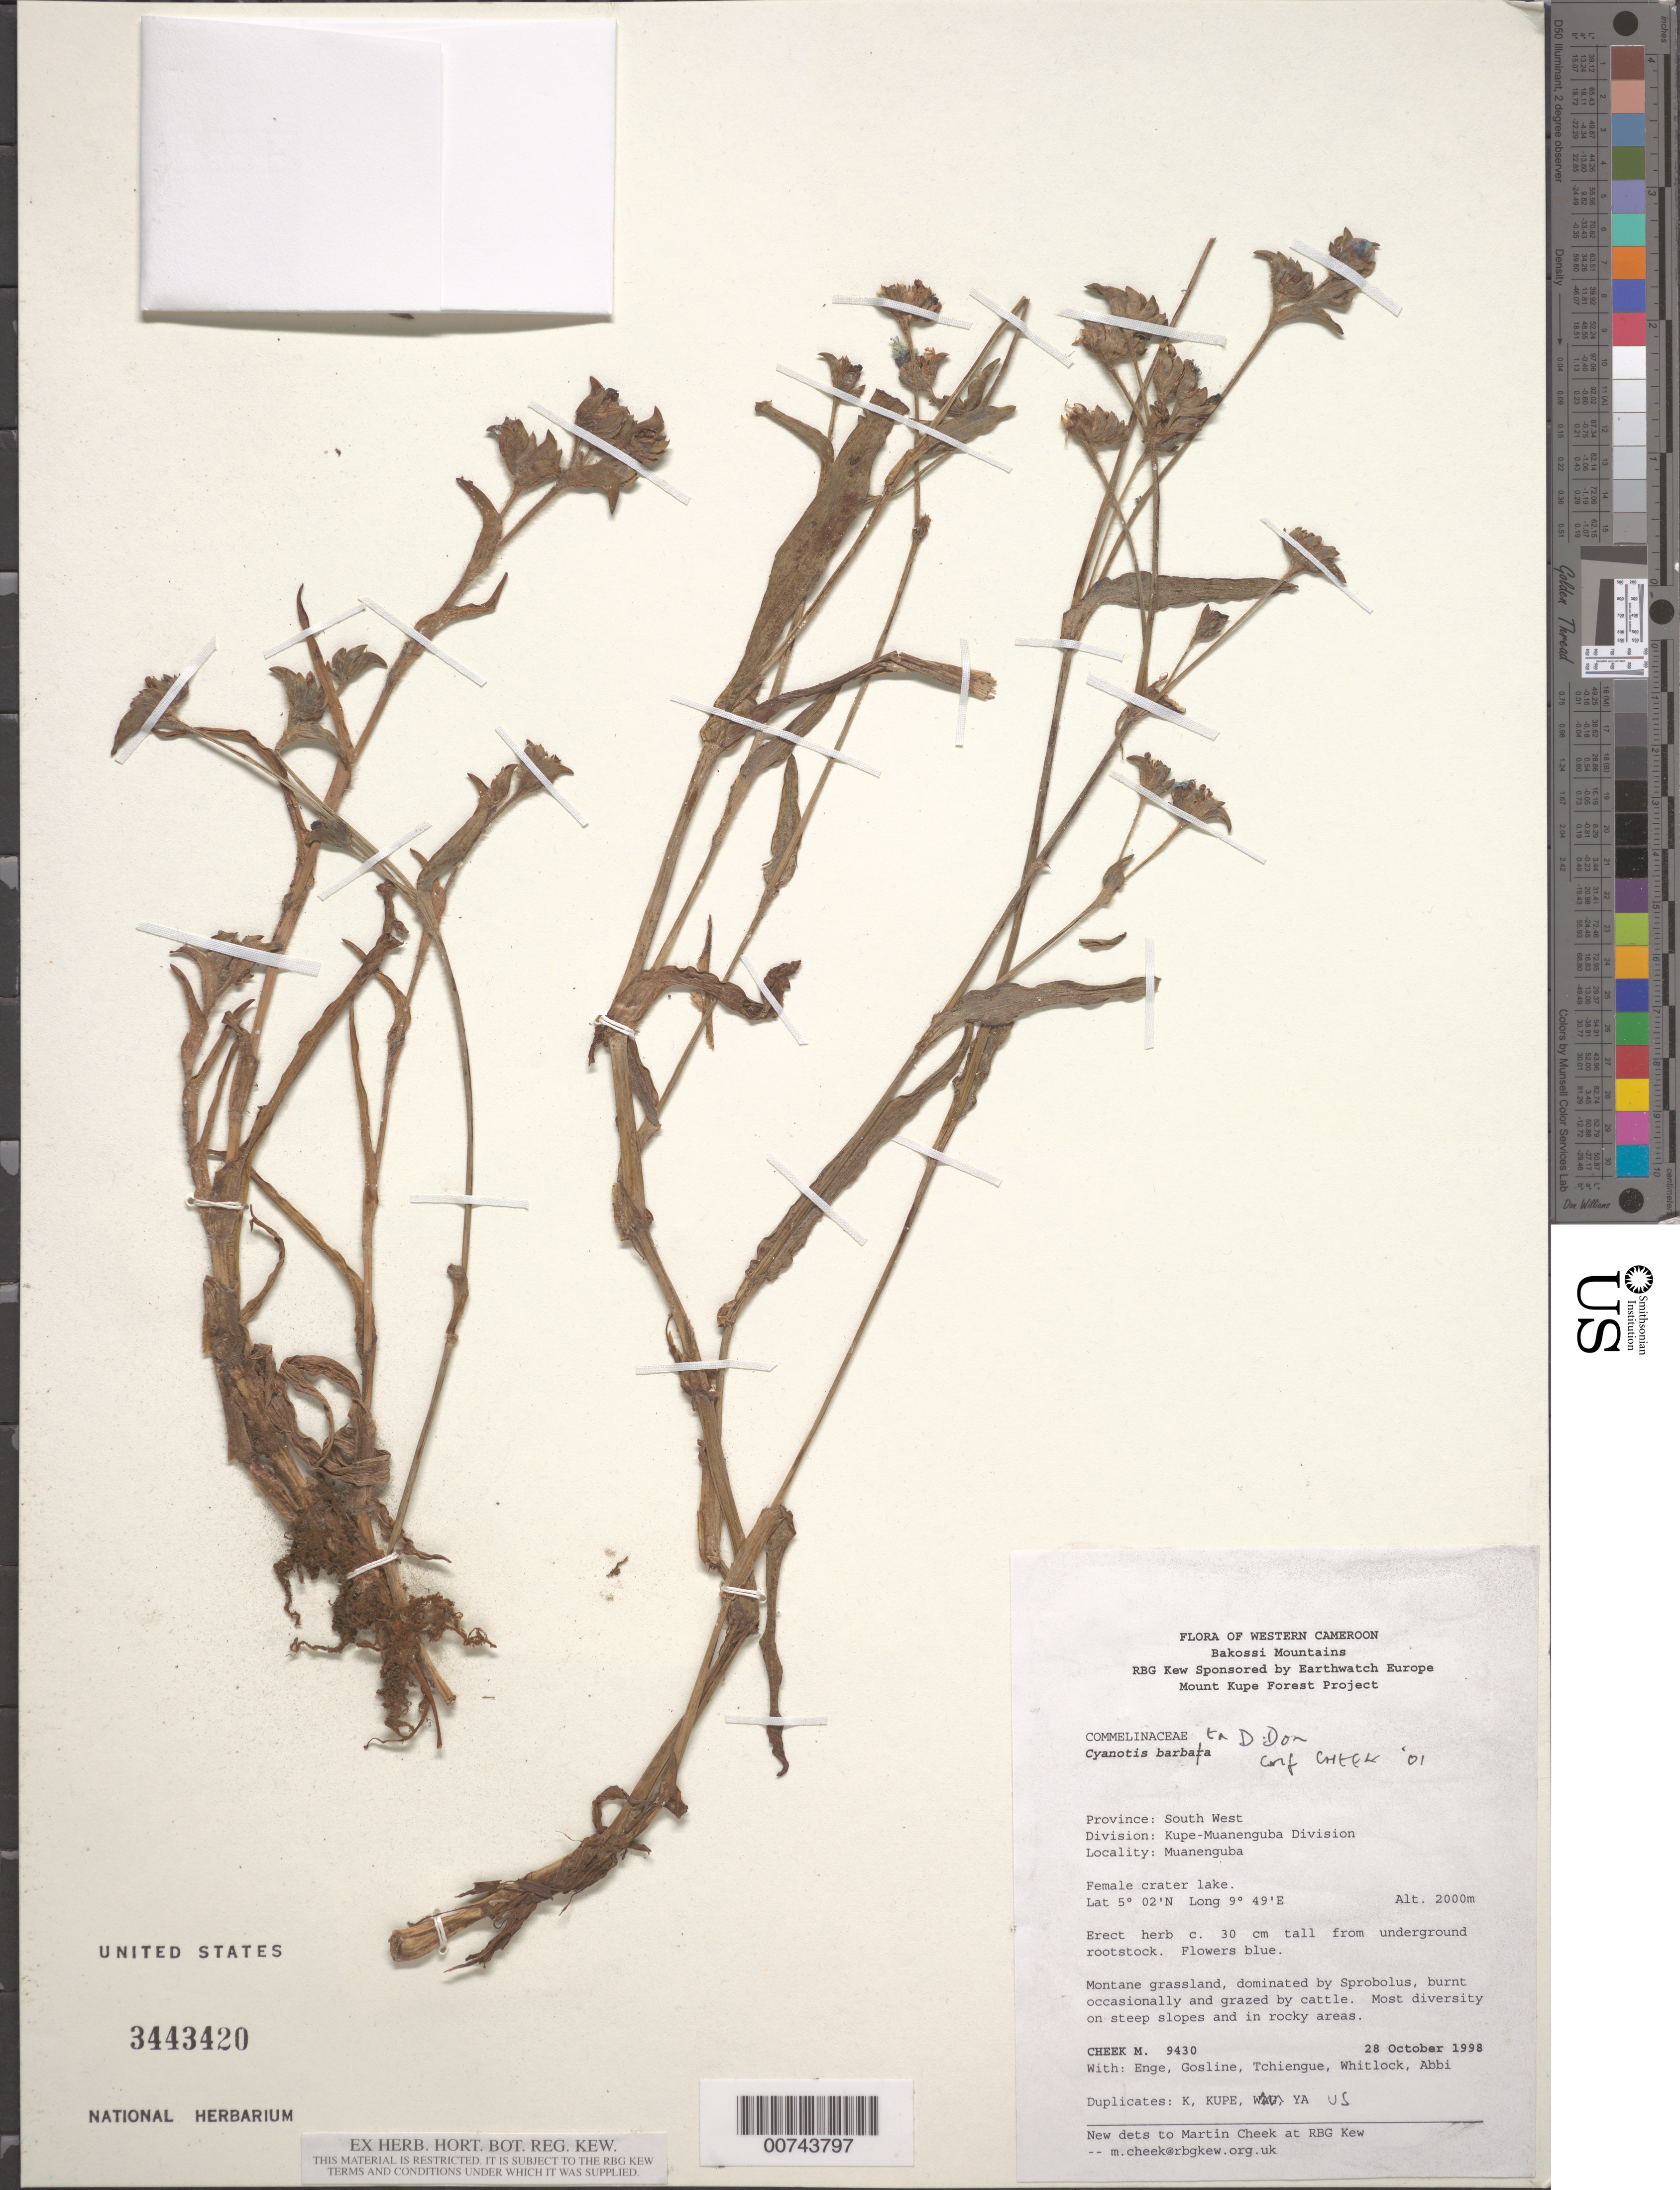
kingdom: Plantae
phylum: Tracheophyta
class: Liliopsida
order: Commelinales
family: Commelinaceae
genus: Cyanotis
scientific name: Cyanotis barbata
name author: D. Don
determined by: Faden, Robert B., (US), Smithsonian Institution - National Museum of Natural History (UNITED STATES)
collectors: M. Cheek, -. Gosline, -- Enge, -- Tchiengue, -- Whitlock & -- Abbi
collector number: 9430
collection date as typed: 28 Oct 1998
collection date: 1998-10-28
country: Cameroon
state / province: Sud-Ouest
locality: Kupe-Muanenguba, Muanenguba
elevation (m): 2000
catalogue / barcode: US 3443420